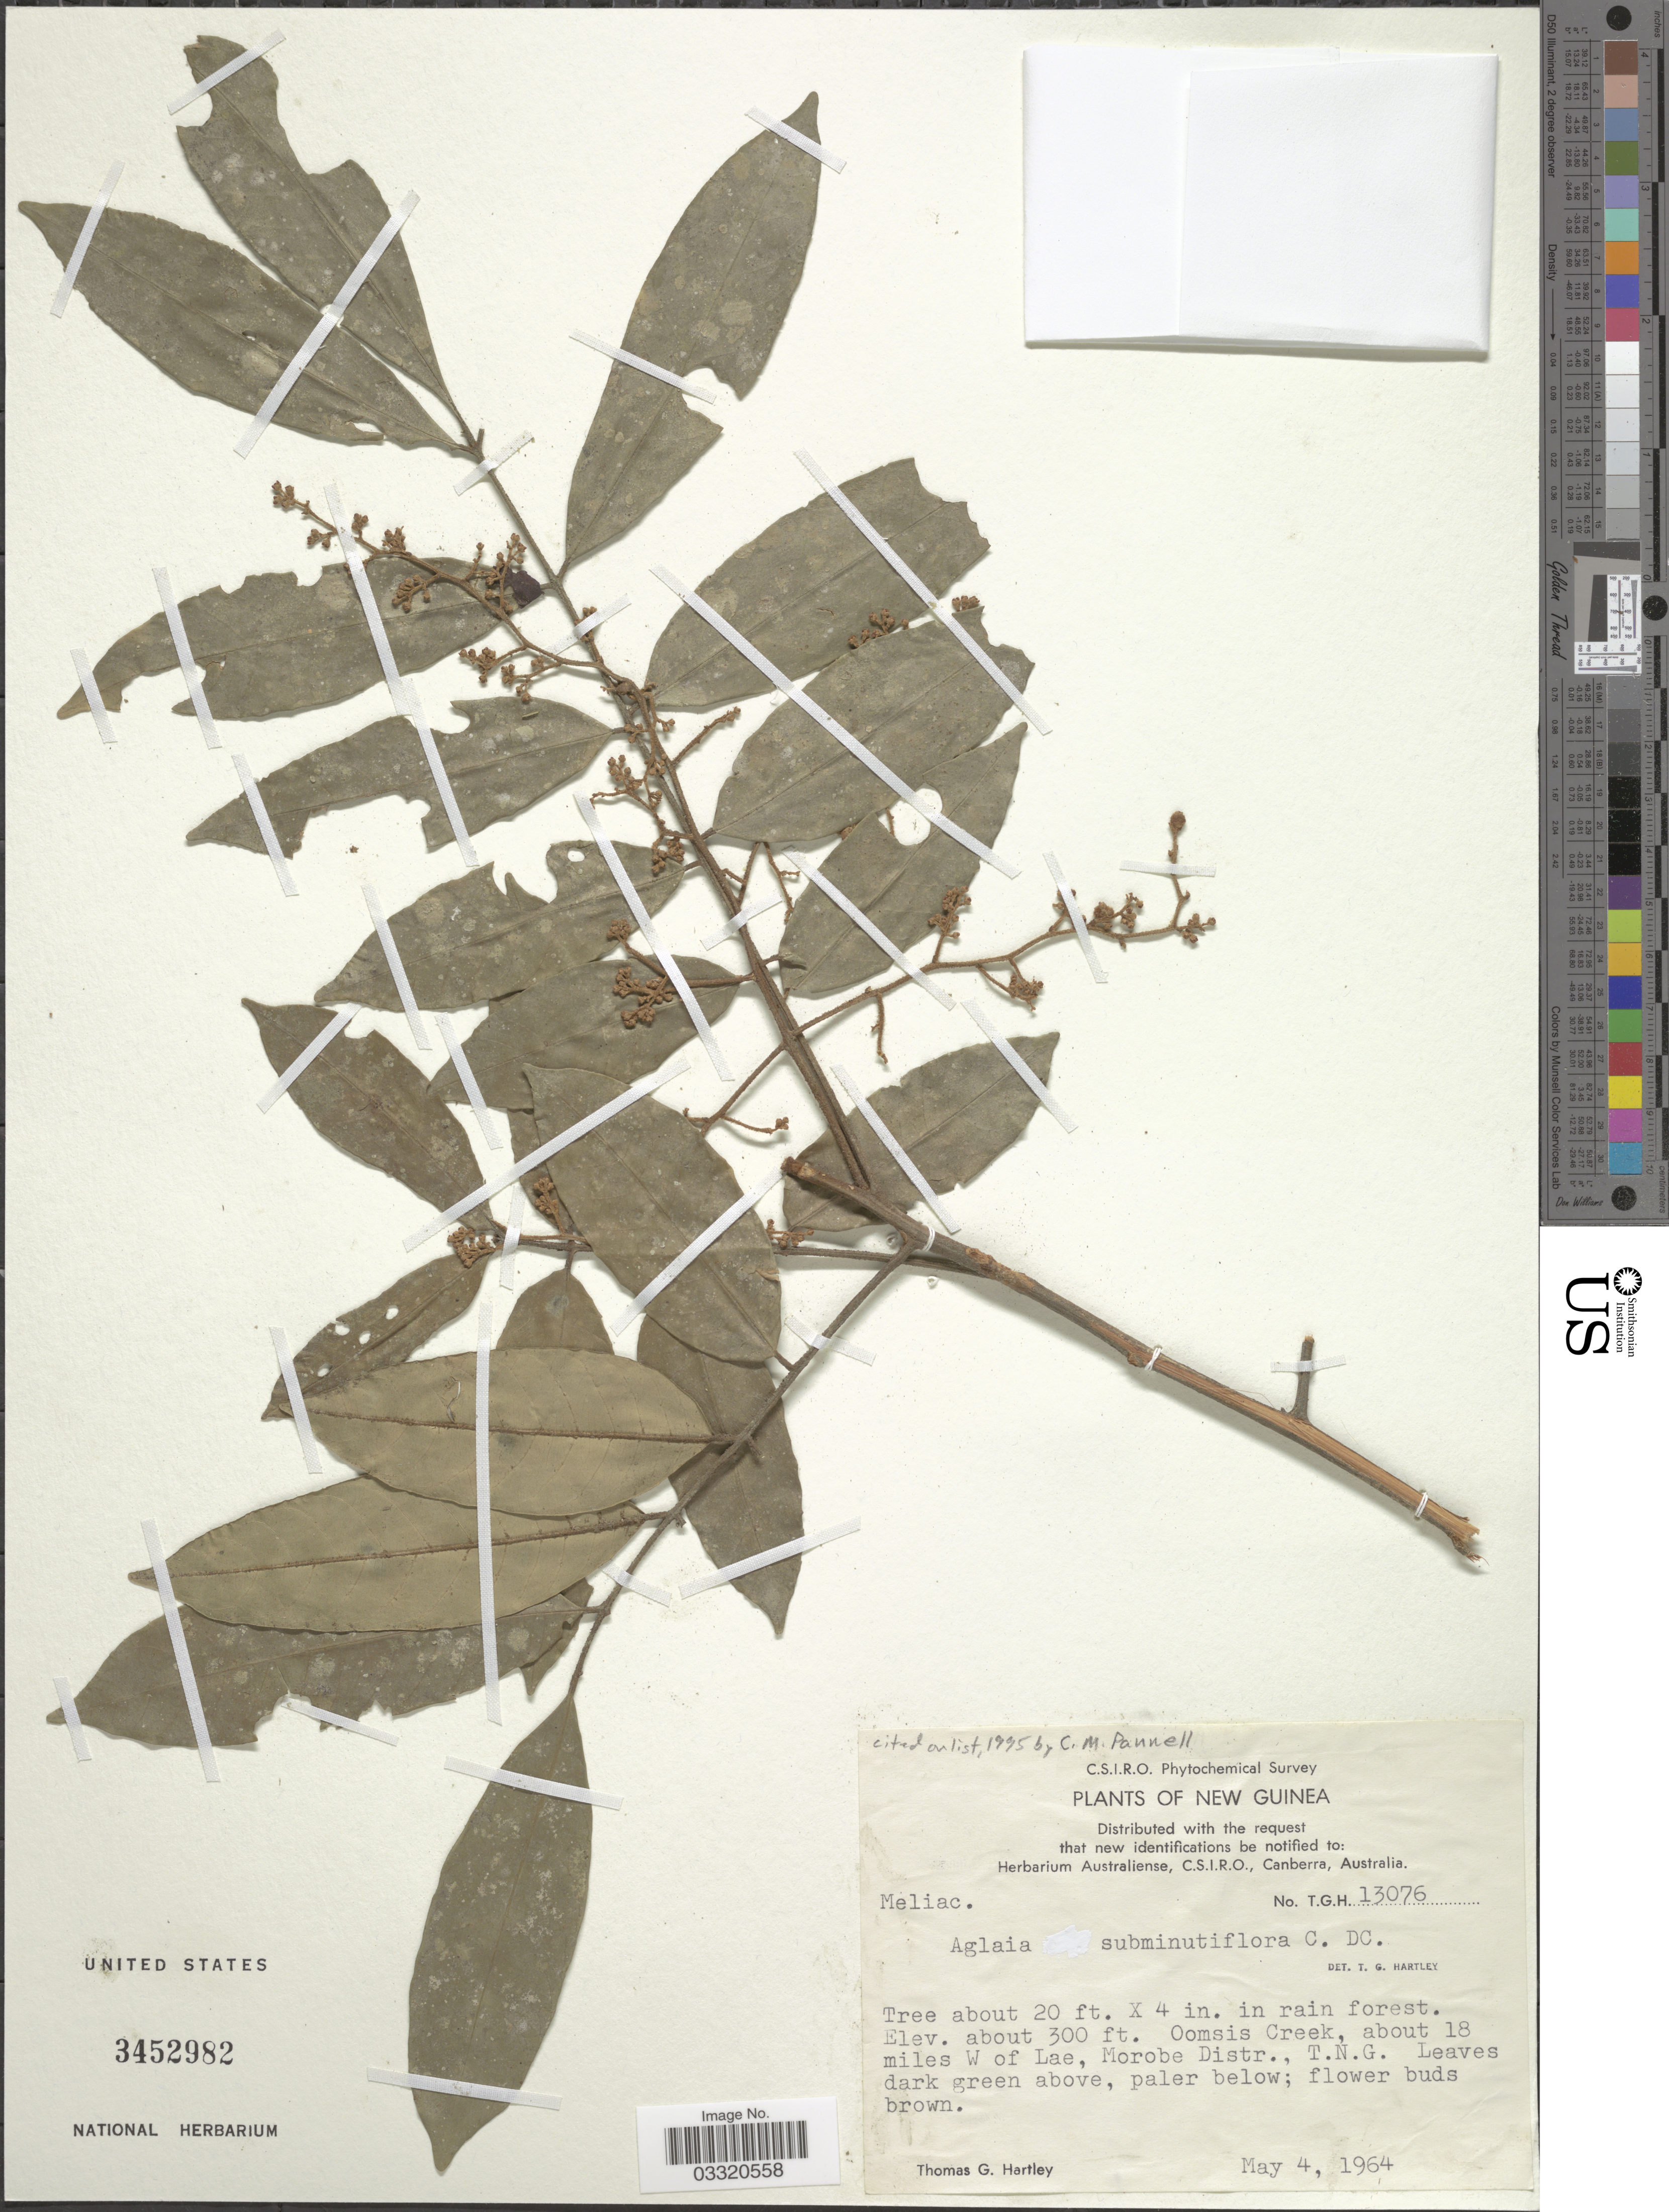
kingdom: Plantae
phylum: Tracheophyta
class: Magnoliopsida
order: Sapindales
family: Meliaceae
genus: Aglaia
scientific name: Aglaia subminutiflora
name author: C. DC.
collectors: T. G. Hartley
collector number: TGH 13076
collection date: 1964-05-04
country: Papua New Guinea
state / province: Morobe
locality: New Guinea. Oomsis Creek, about 18 miles W of Lae, Morobe Distr., T.N.G.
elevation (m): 91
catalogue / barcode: US 3452982